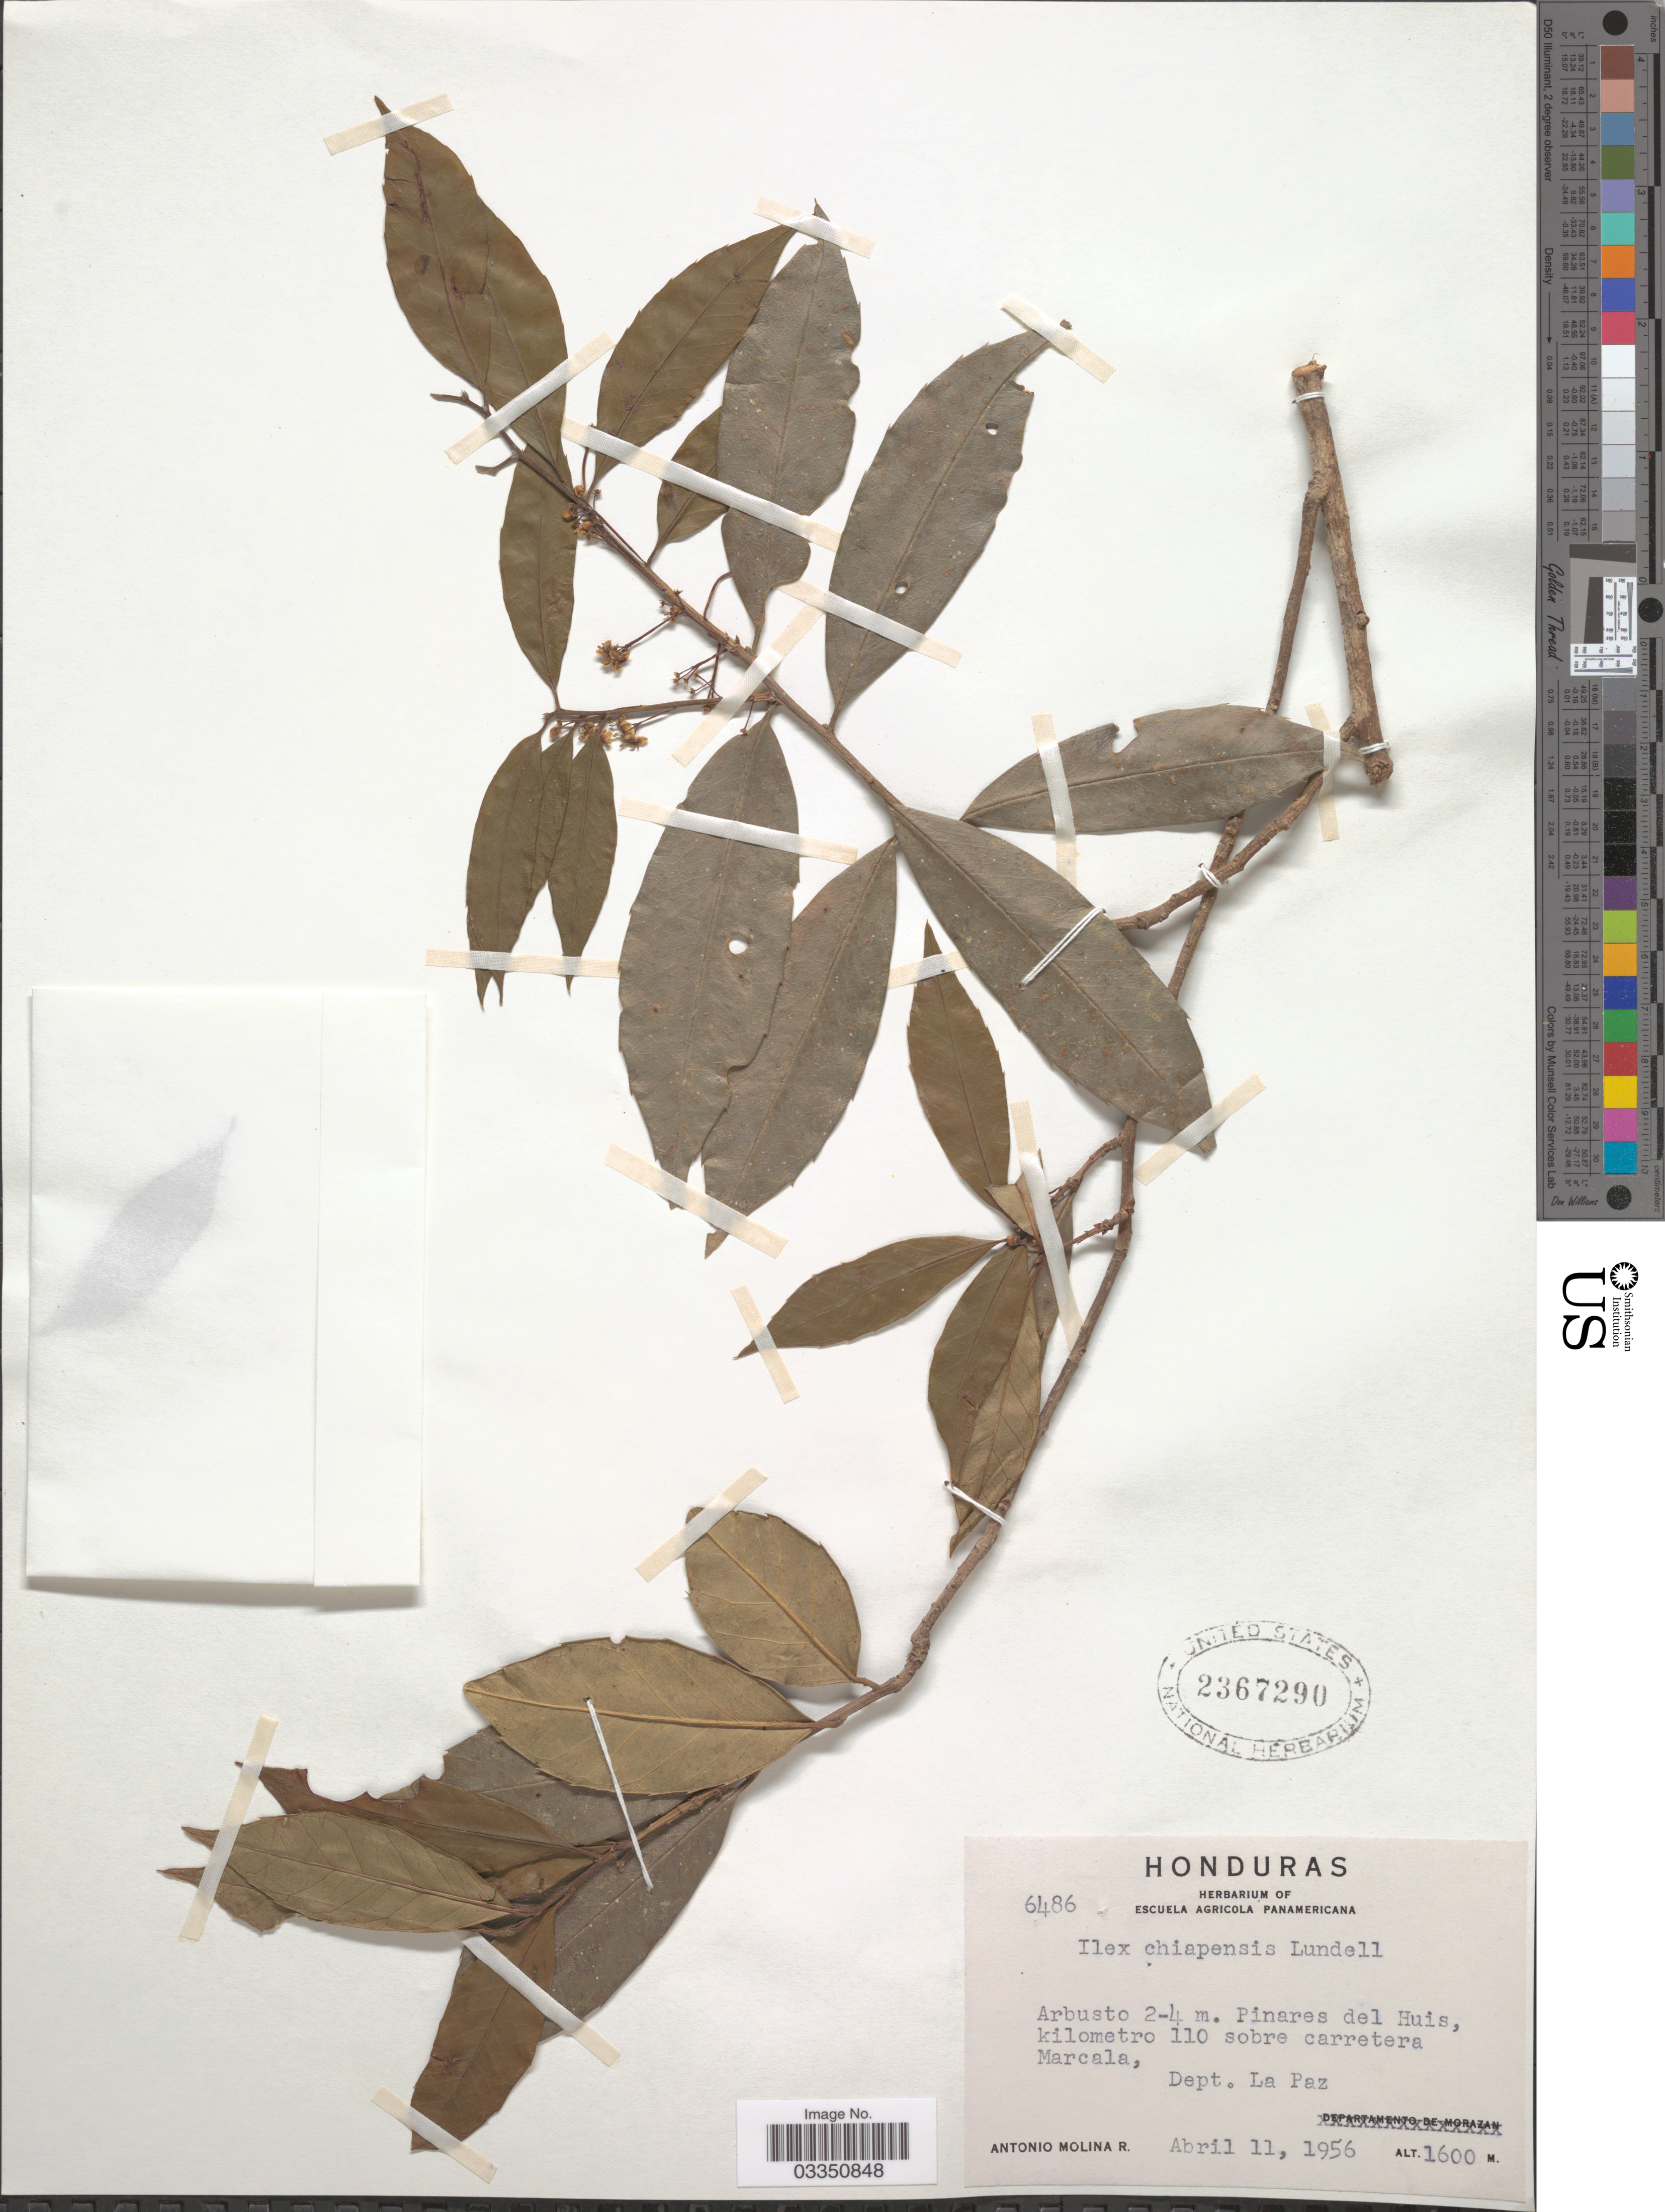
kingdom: Plantae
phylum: Tracheophyta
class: Magnoliopsida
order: Aquifoliales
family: Aquifoliaceae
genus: Ilex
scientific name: Ilex chiapensis Lundell ined.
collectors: A. Molina R.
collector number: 6486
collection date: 1956-04-11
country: Honduras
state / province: La Paz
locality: Pinares del Huis, kilometro 110 sobre carretera Marcala, Dept. La Paz.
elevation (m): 1600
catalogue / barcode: US 2367290